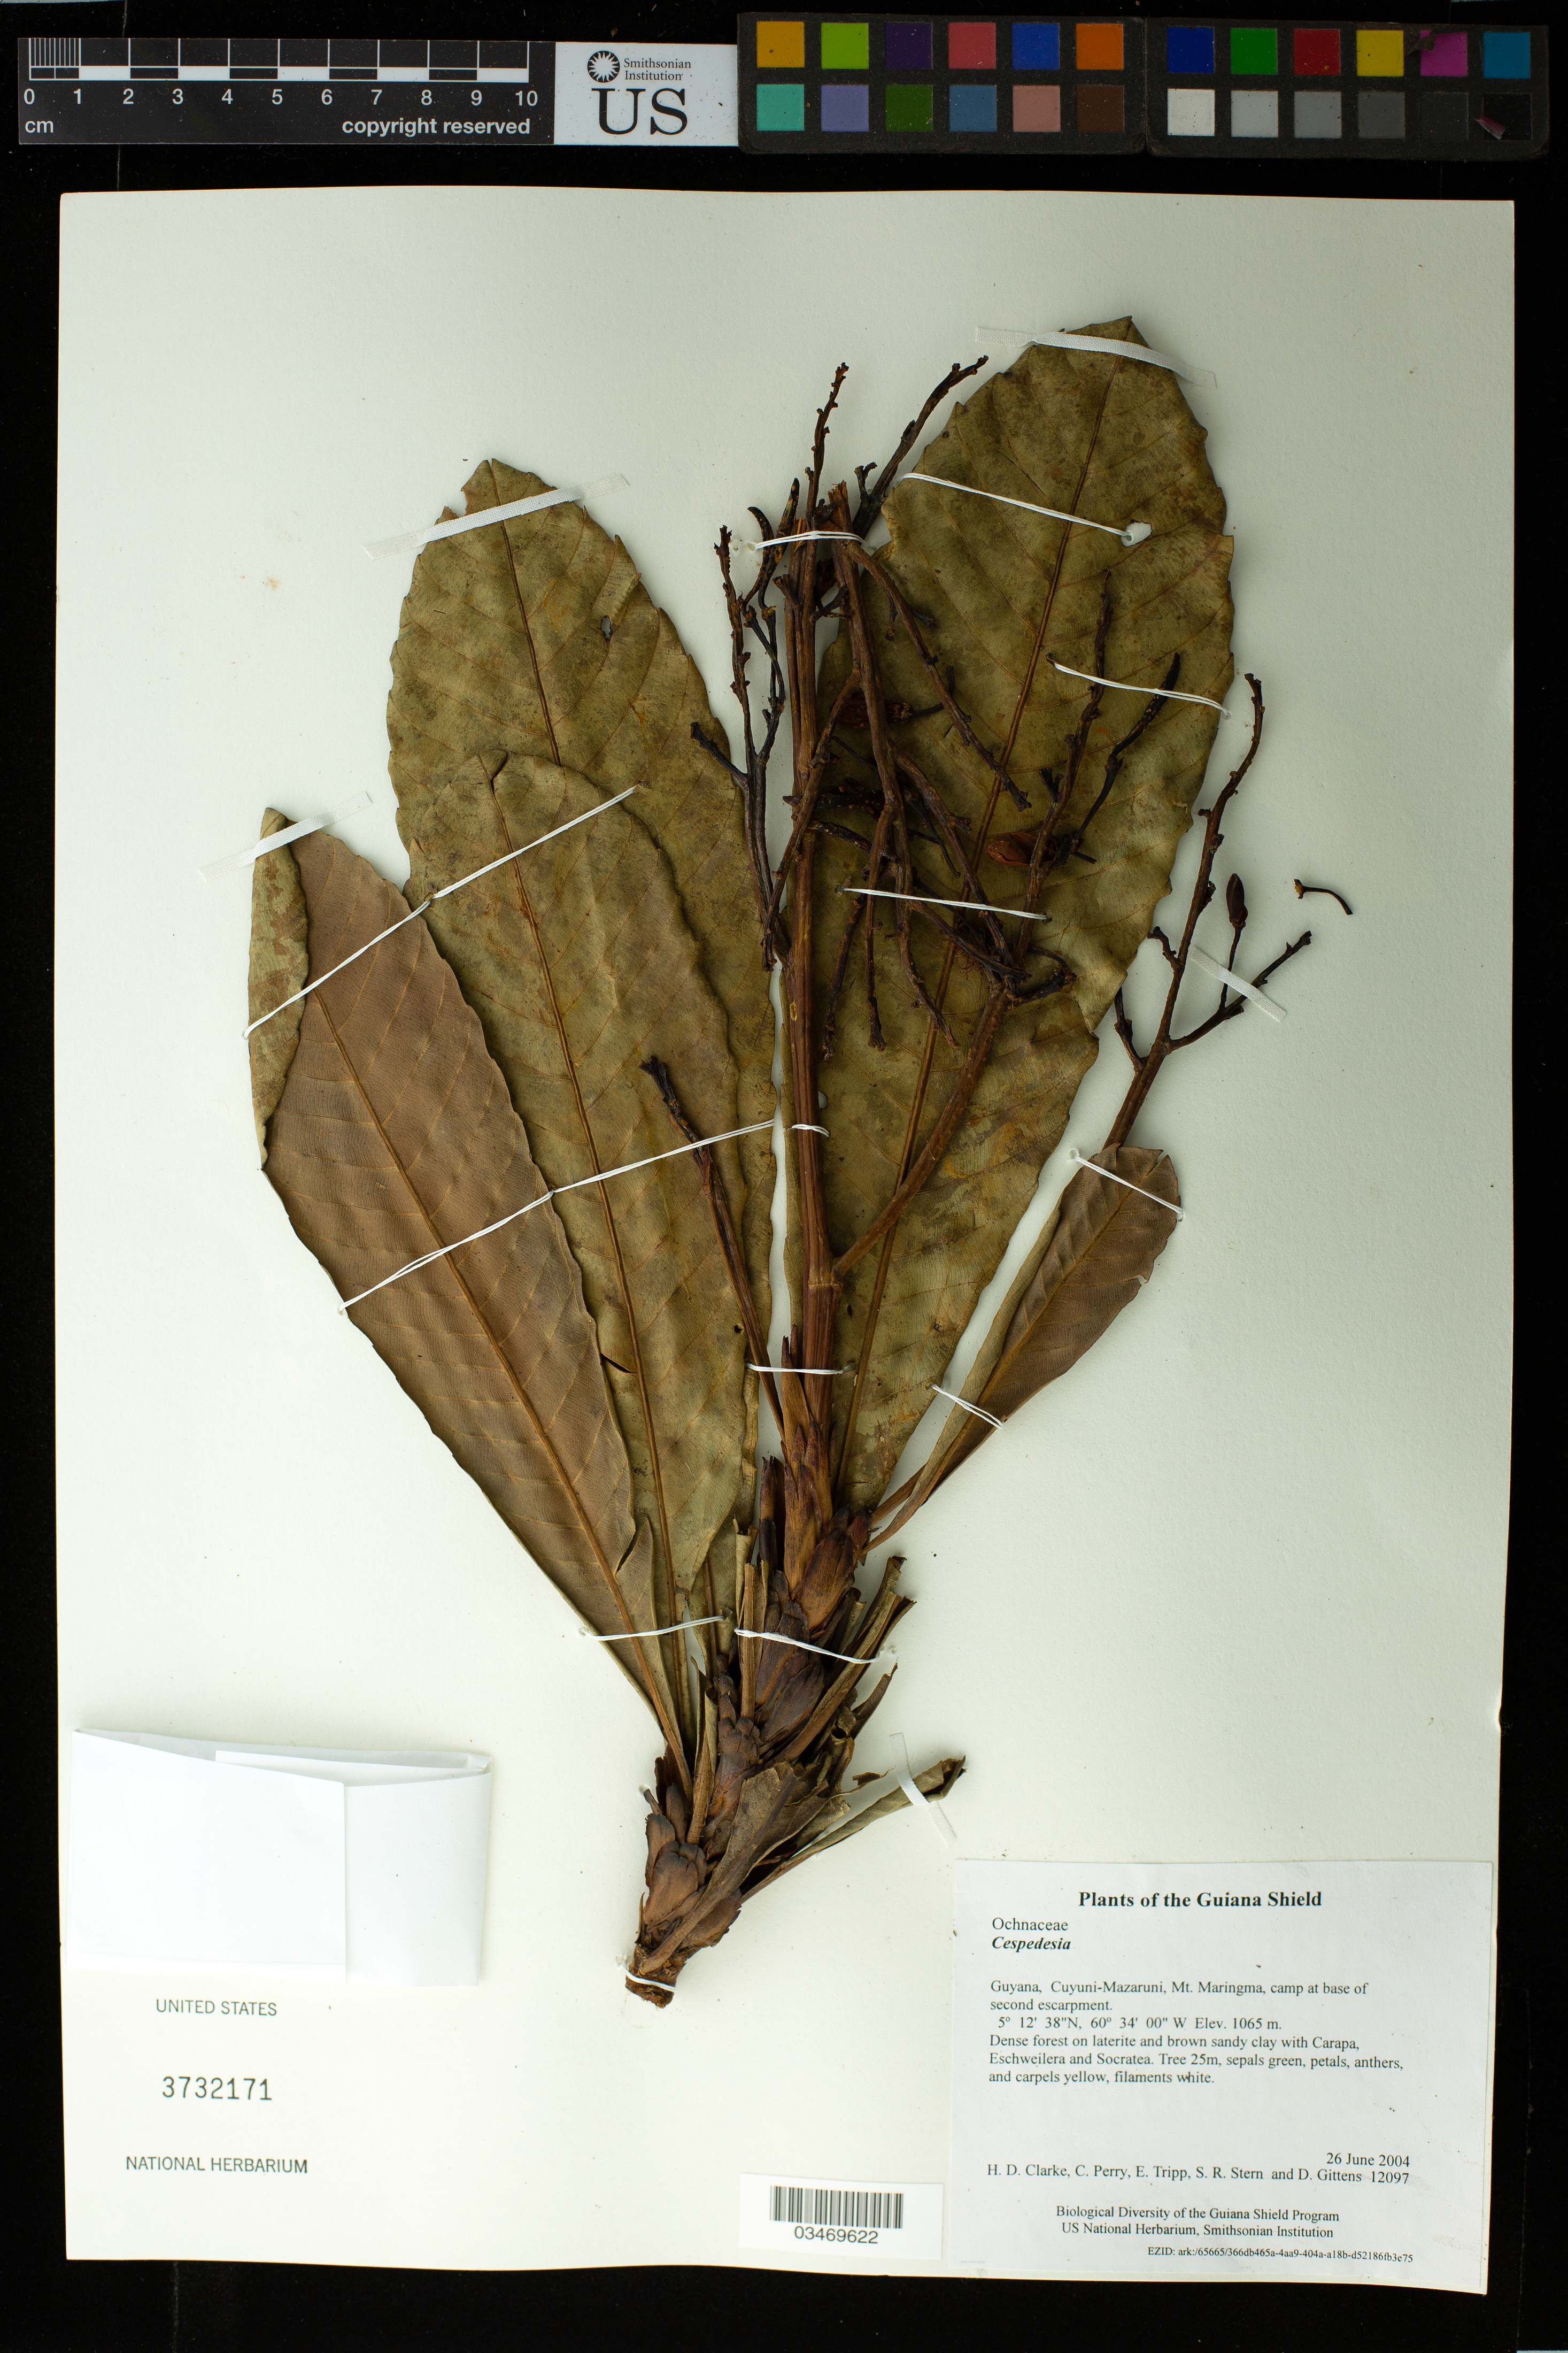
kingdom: Plantae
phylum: Tracheophyta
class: Magnoliopsida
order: Malpighiales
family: Ochnaceae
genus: Cespedesia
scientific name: Cespedesia sp.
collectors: H. D. Clarke, C. Perry, E. Tripp, S. R. Stern & D. Gittens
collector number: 12097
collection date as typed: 26 June 2004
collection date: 2004-06-26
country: Guyana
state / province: Cuyuni-Mazaruni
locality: Mt. Maringma, camp at base of second escarpment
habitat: Dense forest on laterite and brown sandy clay with Carapa, Eschweilera and Socratea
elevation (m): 1065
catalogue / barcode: US 3732171